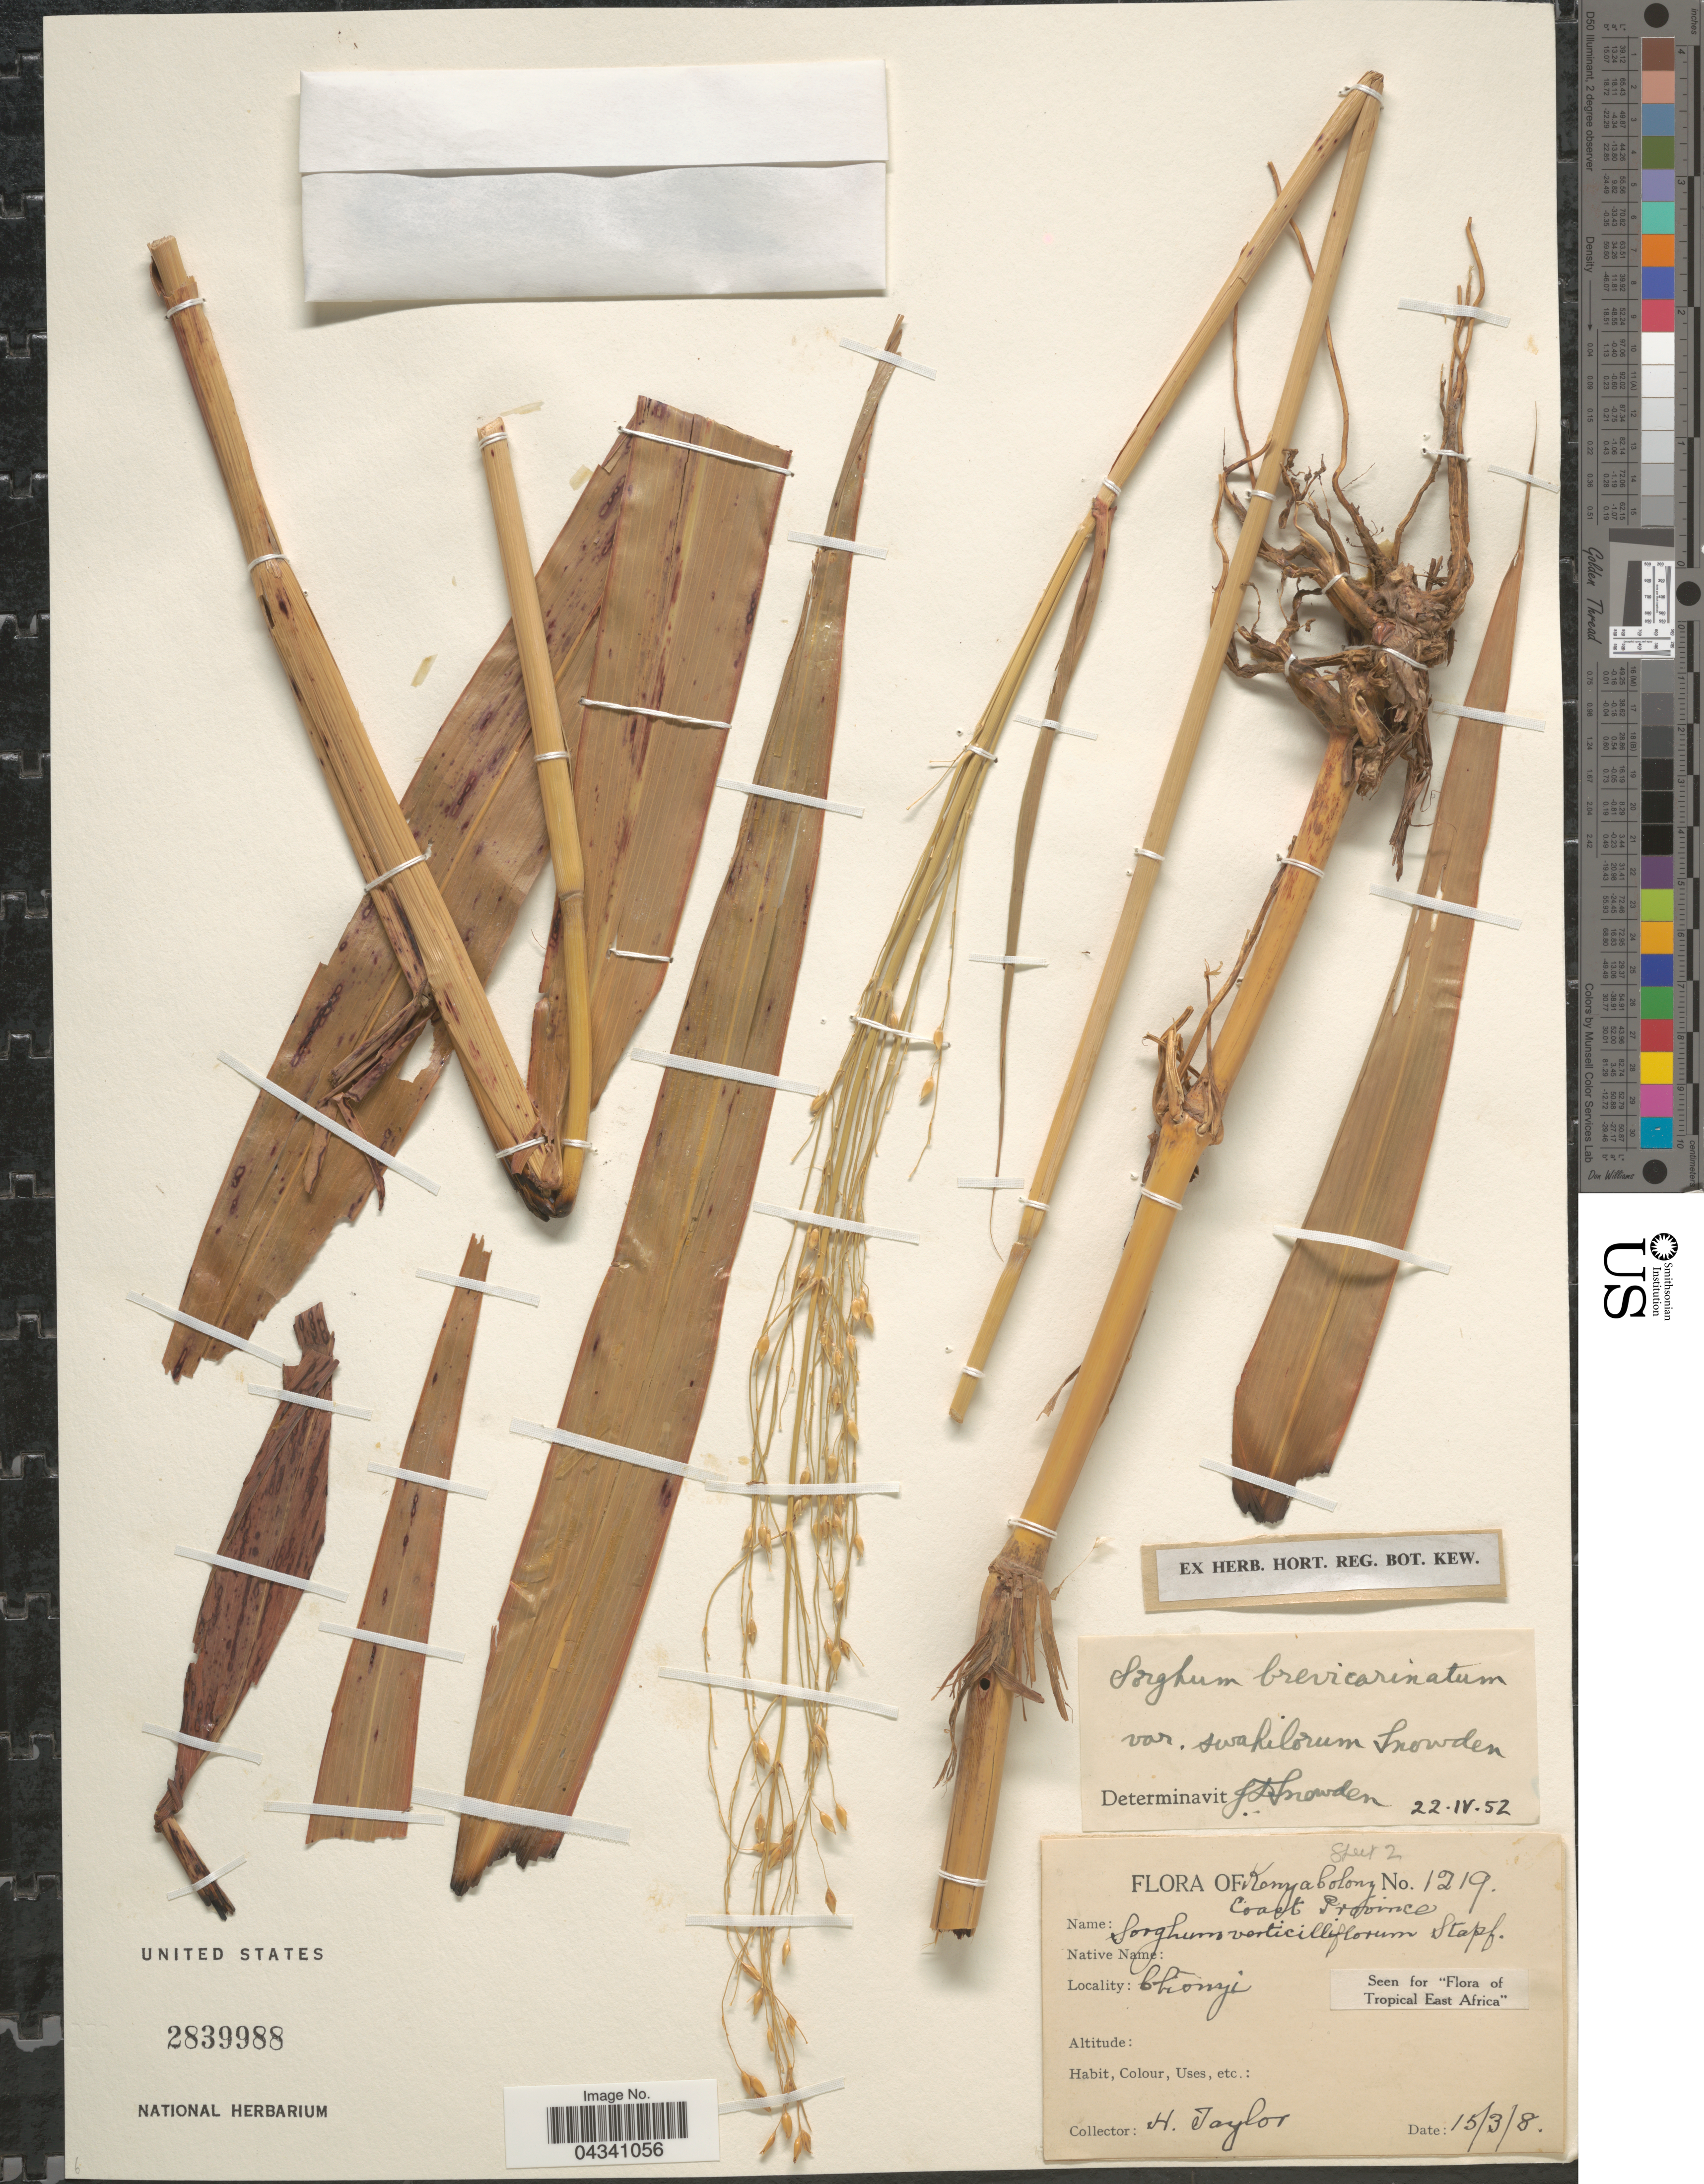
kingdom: Plantae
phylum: Tracheophyta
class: Liliopsida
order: Poales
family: Poaceae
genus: Sorghum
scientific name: Sorghum arundinaceum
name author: (Desv.) Stapf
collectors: H. Taylor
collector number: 1219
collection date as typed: Transcribed d/m/y: 15/3/8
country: Kenya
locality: Kenya Colony. Chonyi.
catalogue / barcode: US 2839988